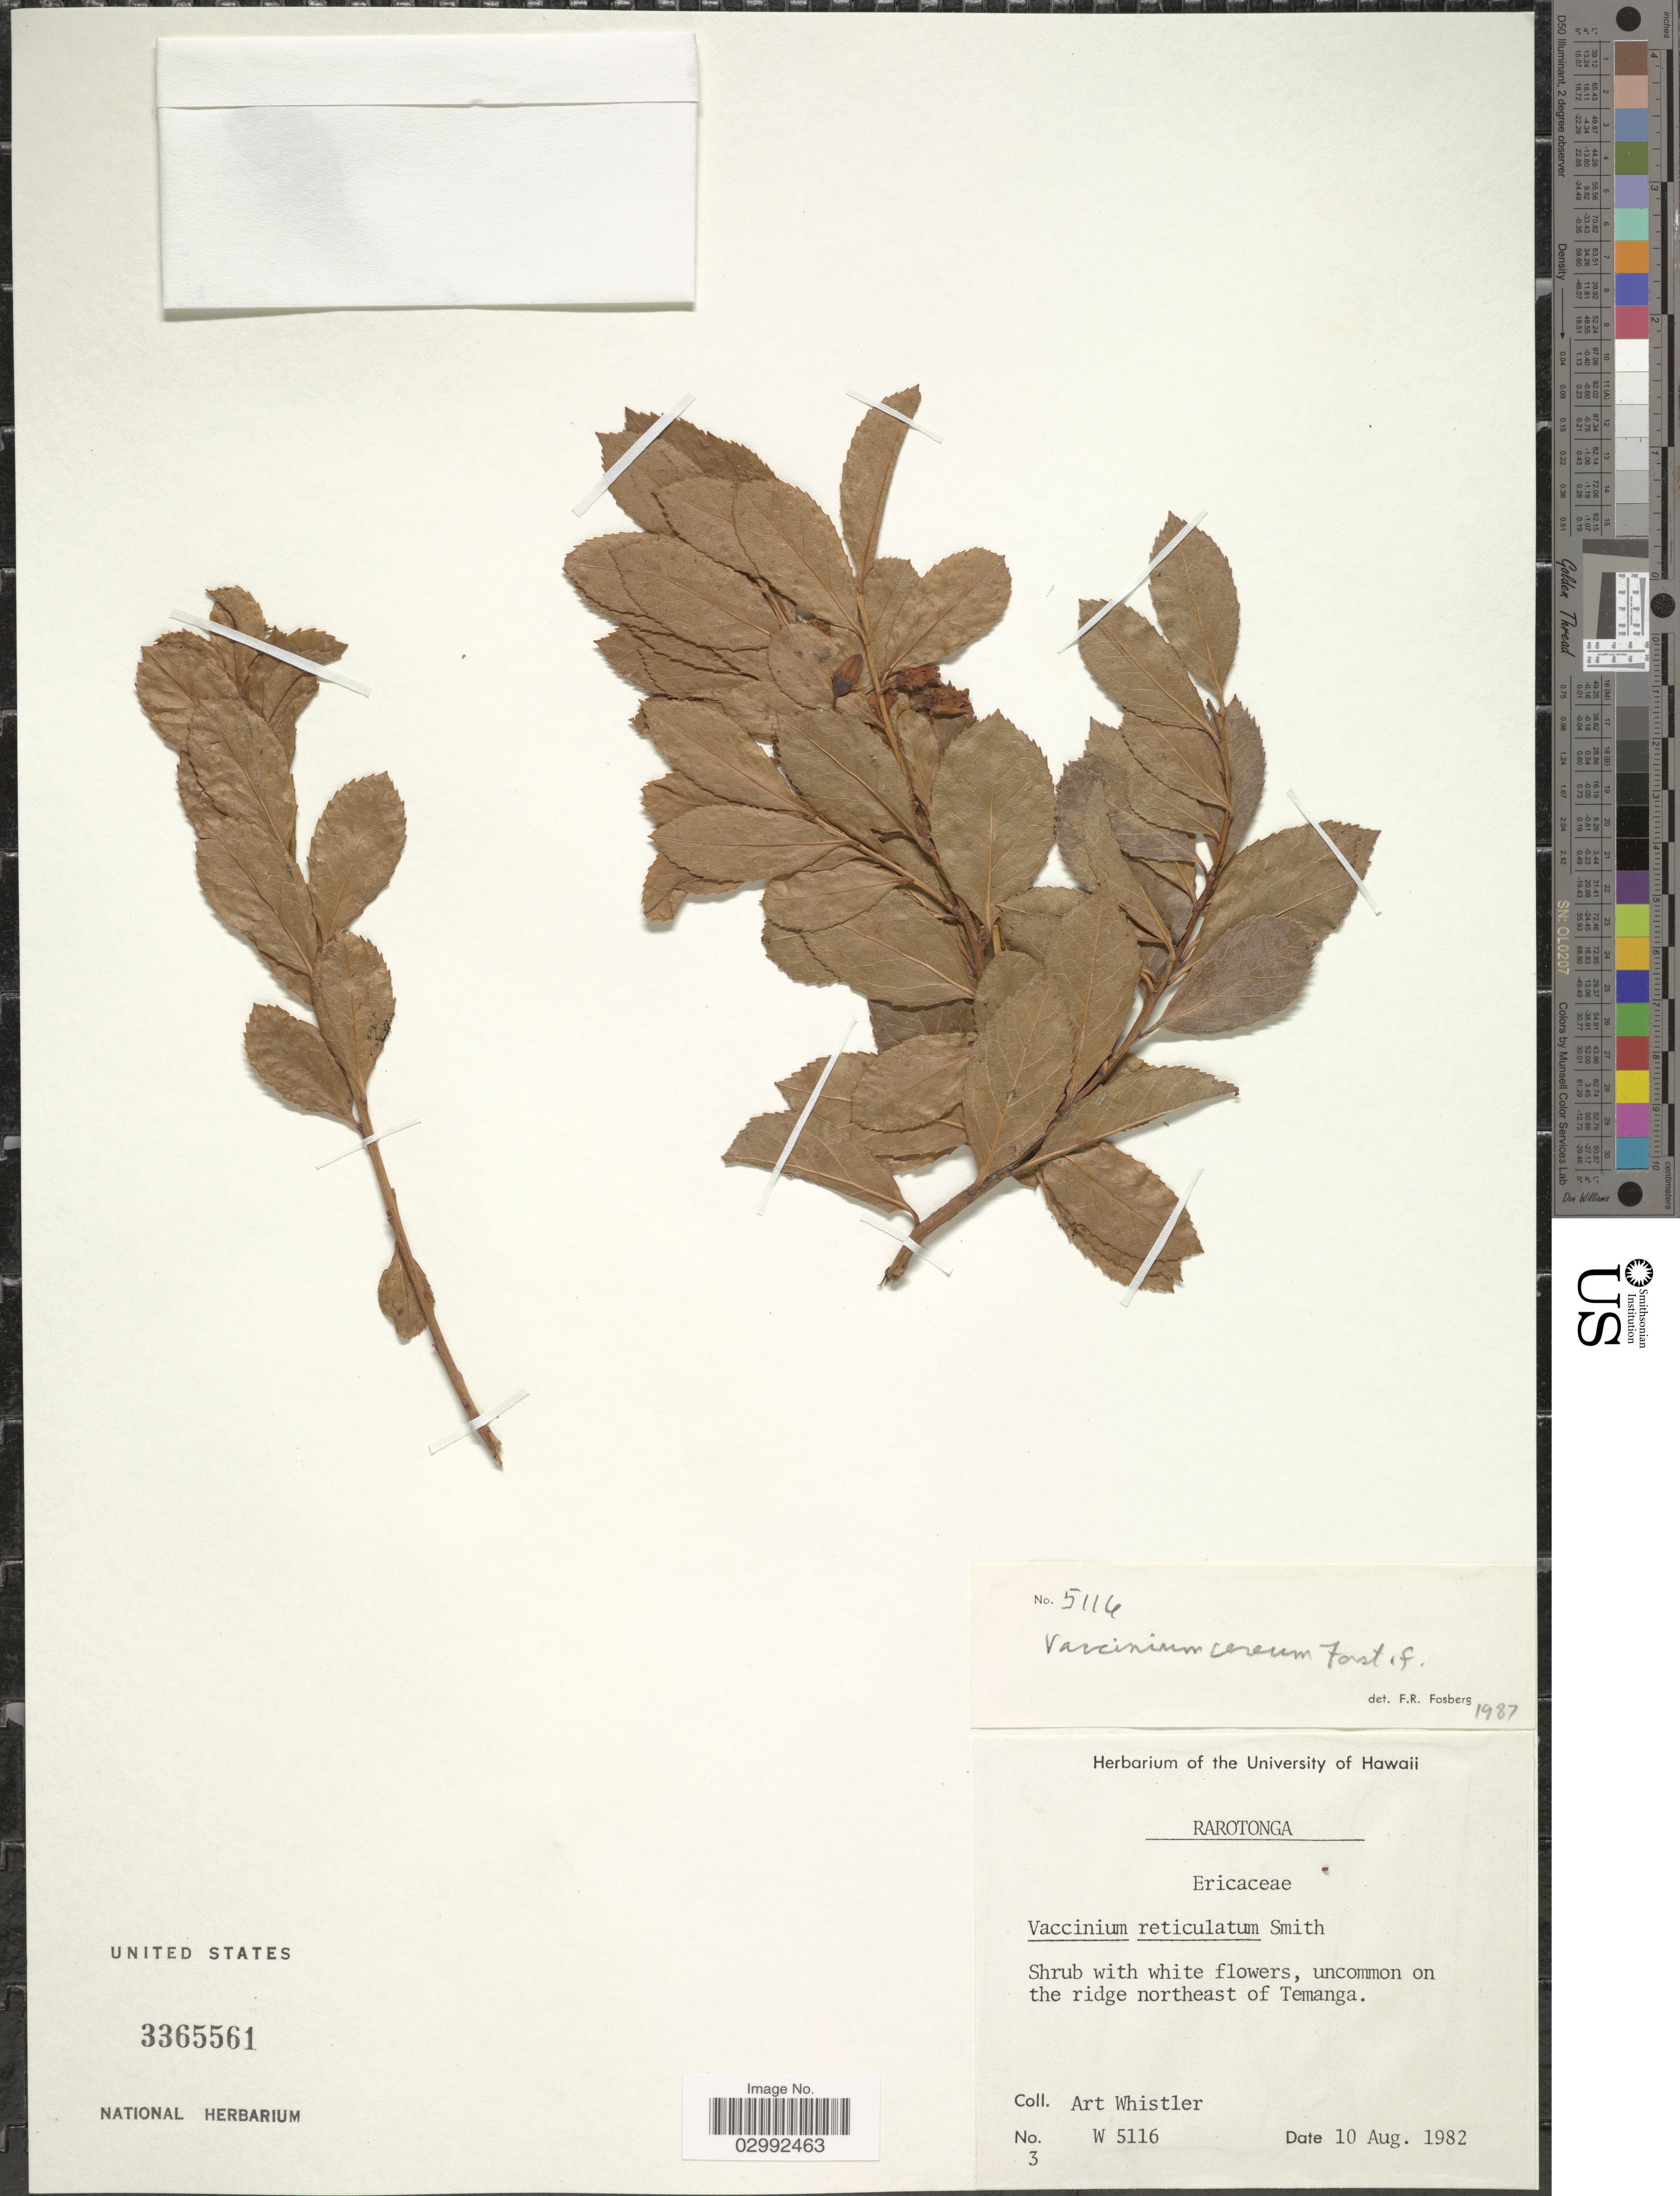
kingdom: Plantae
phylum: Tracheophyta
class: Magnoliopsida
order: Ericales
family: Ericaceae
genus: Vaccinium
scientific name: Vaccinium cereum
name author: (L. f.) G. Forst.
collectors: A. Whistler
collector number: W 5116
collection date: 1982-08-10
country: Cook Islands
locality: Rarotonga, uncommon on the ridge northeast of Temanga.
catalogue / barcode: US 3365561